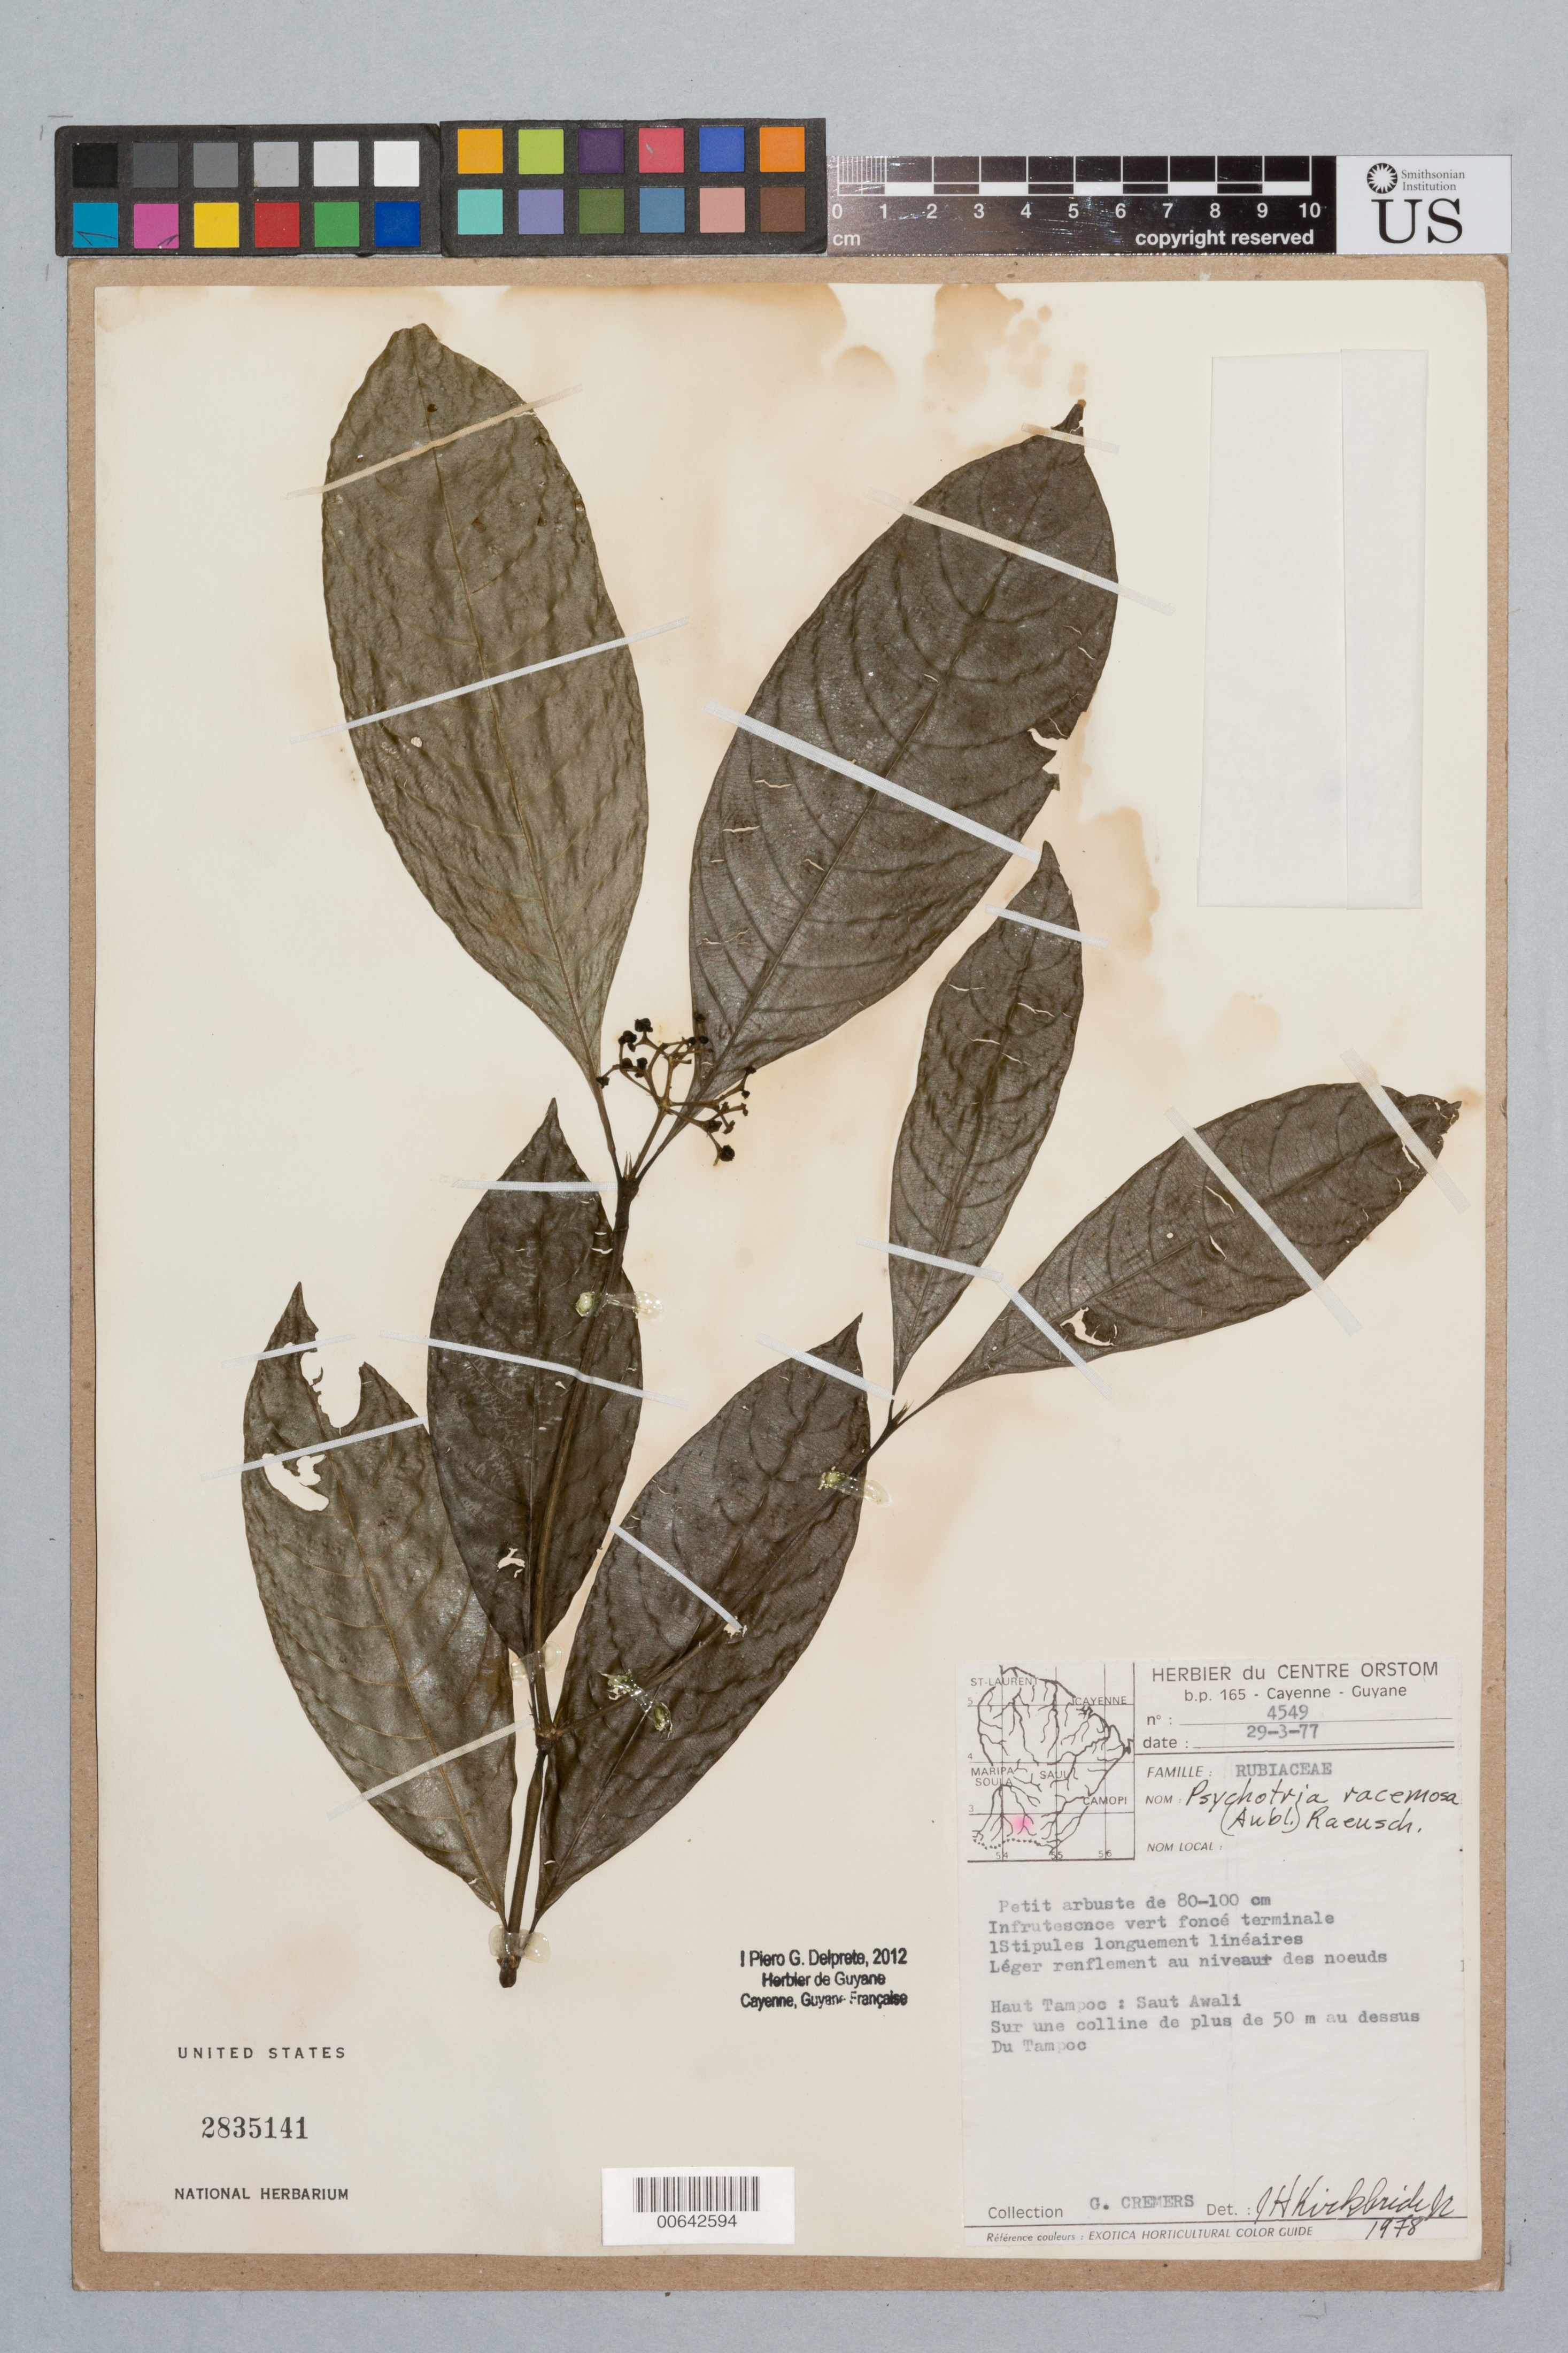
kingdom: Plantae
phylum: Tracheophyta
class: Magnoliopsida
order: Gentianales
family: Rubiaceae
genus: Palicourea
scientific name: Palicourea racemosa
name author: (Aubl.) Borhidi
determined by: Kirkbride, J. H., Jr.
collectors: G. Cremers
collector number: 4549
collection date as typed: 29-Mar-77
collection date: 1977-03-29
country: French Guiana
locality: Haut Tampoc, Awali Soula, sur une colline de plus de 50 m au dessus du Tampoc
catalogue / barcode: US 2835141